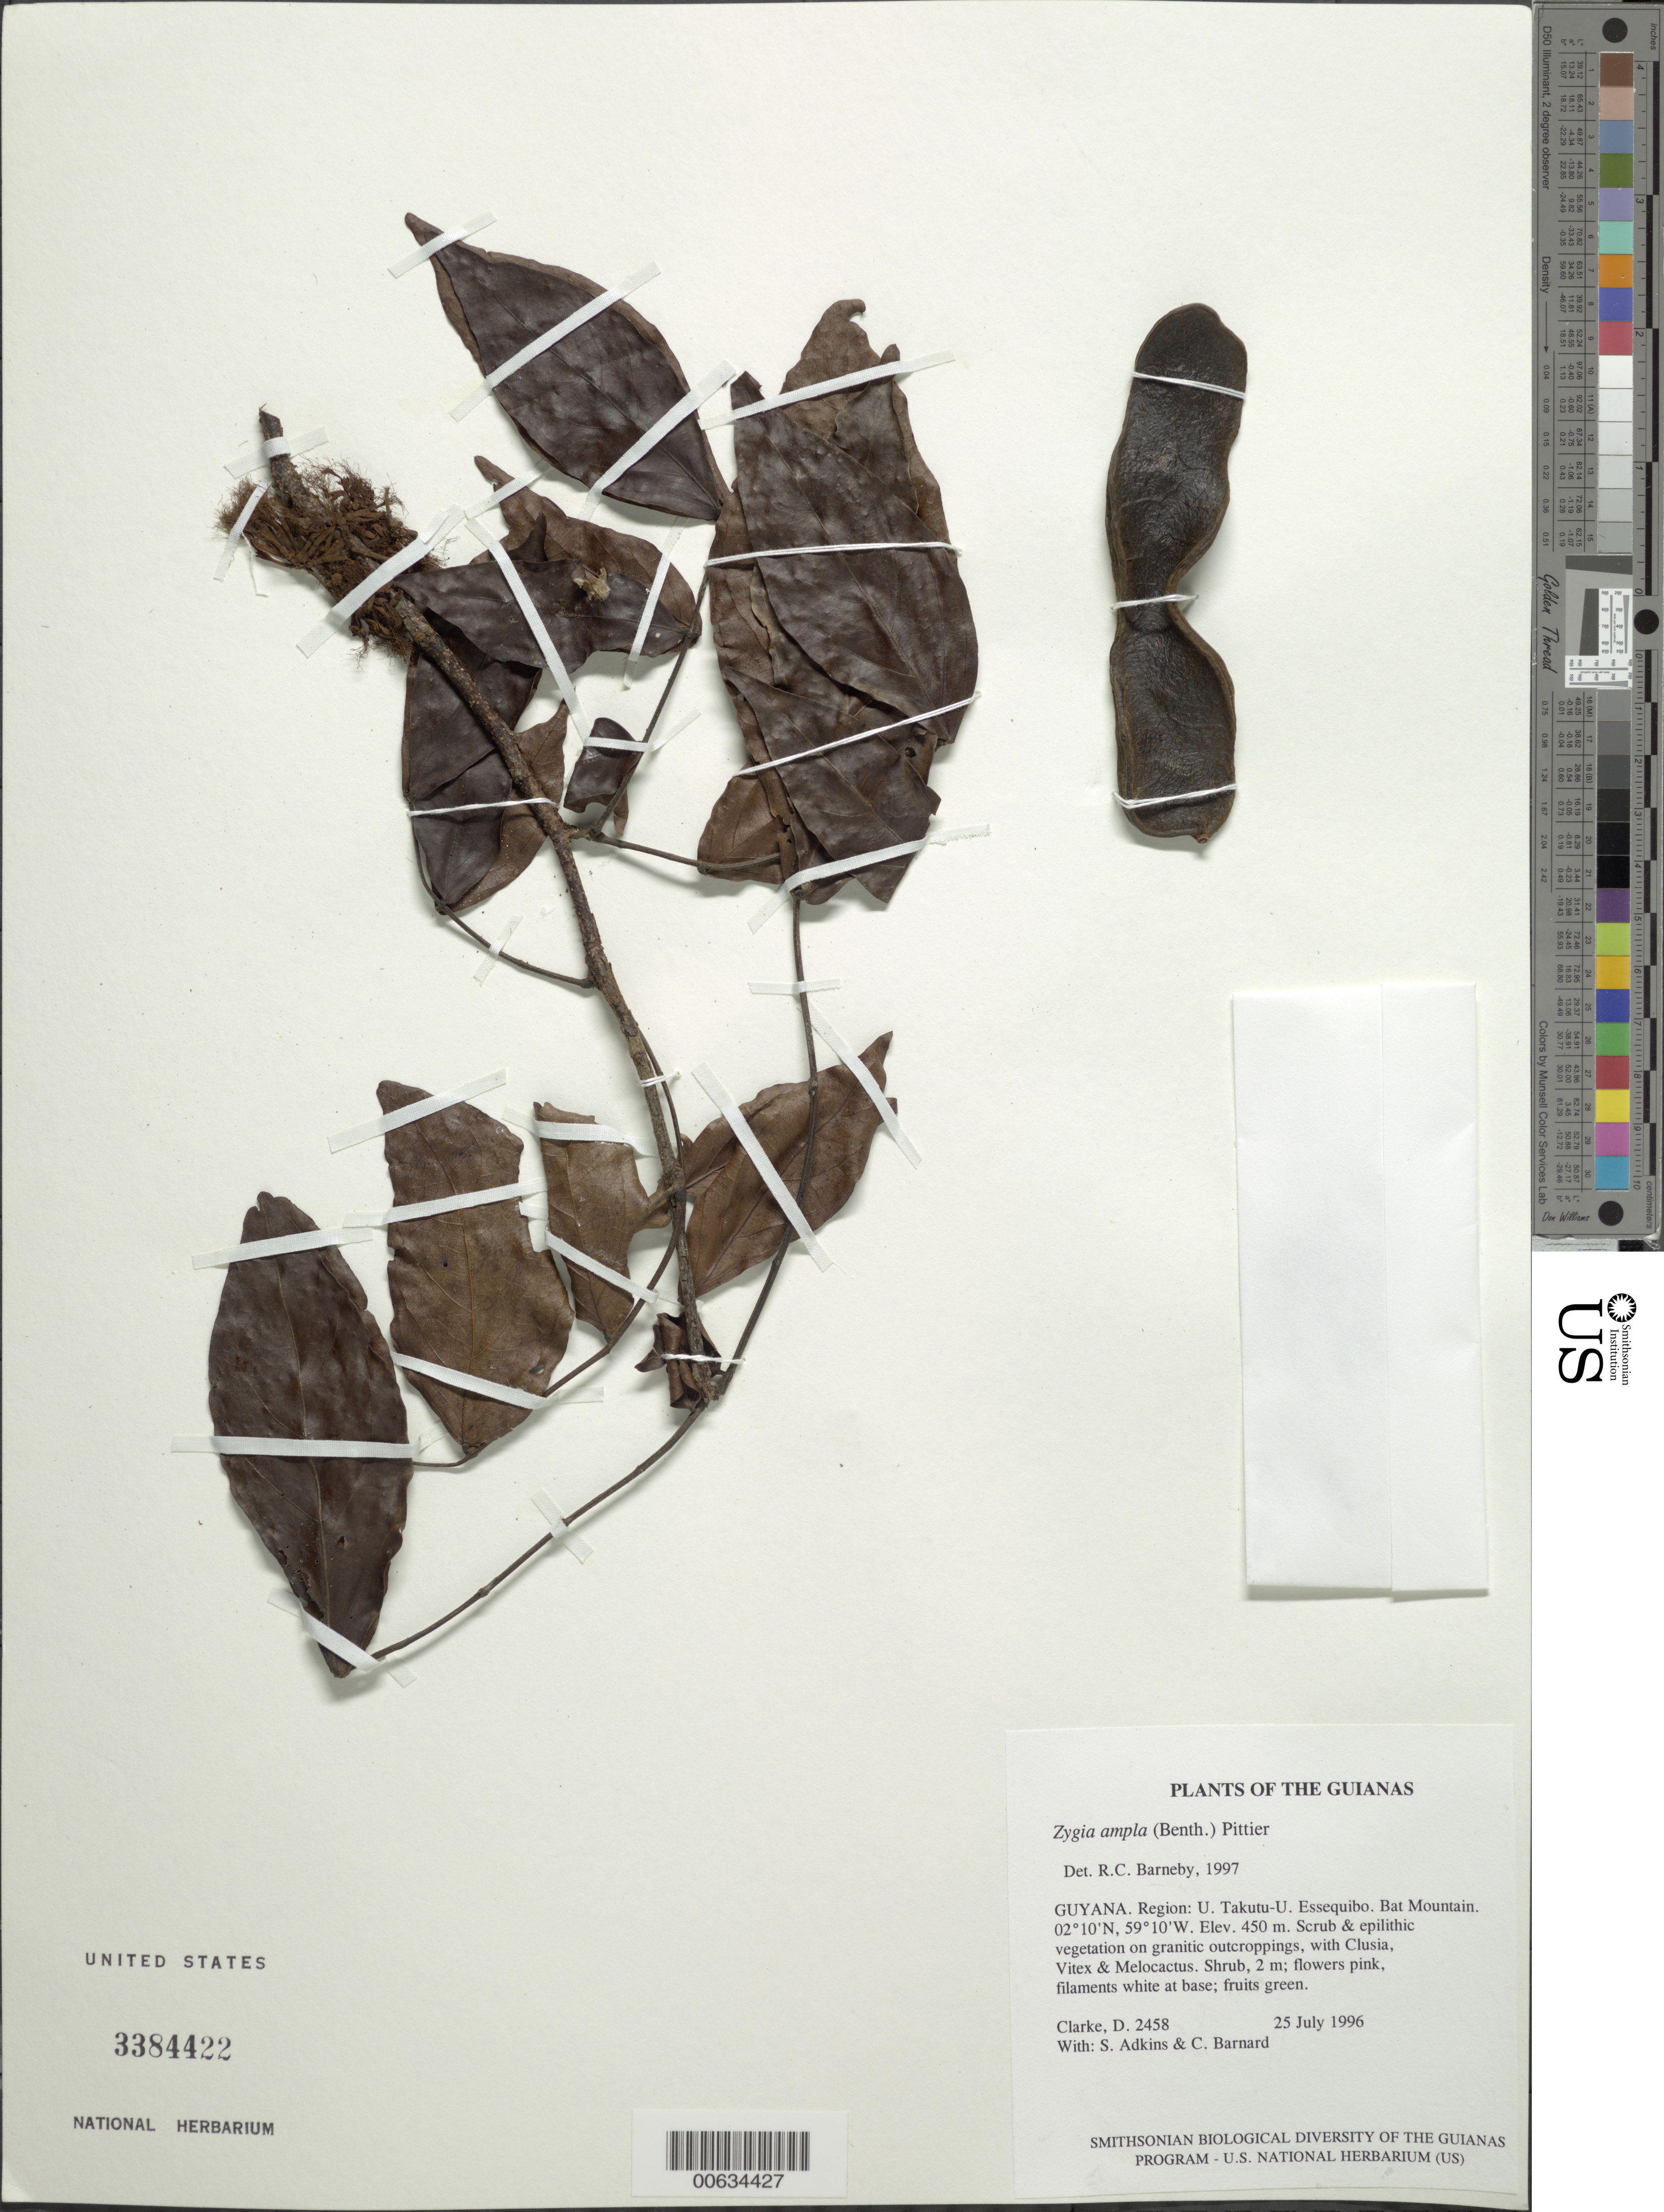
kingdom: Plantae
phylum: Tracheophyta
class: Magnoliopsida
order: Fabales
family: Fabaceae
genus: Zygia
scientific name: Zygia ampla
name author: (Benth.) Pittier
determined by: Barneby, Rupert C., (NY)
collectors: H. D. Clarke, S. Adkins & C. Bernard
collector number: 2458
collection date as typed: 25 July 1996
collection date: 1996-07-25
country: Guyana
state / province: U. Takutu-U. Essequibo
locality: Bat Mountain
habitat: Scrub & epilithic vegetation on granitic outcroppings, with Clusia, Vitex & Melocactus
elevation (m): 450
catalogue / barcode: US 3384422